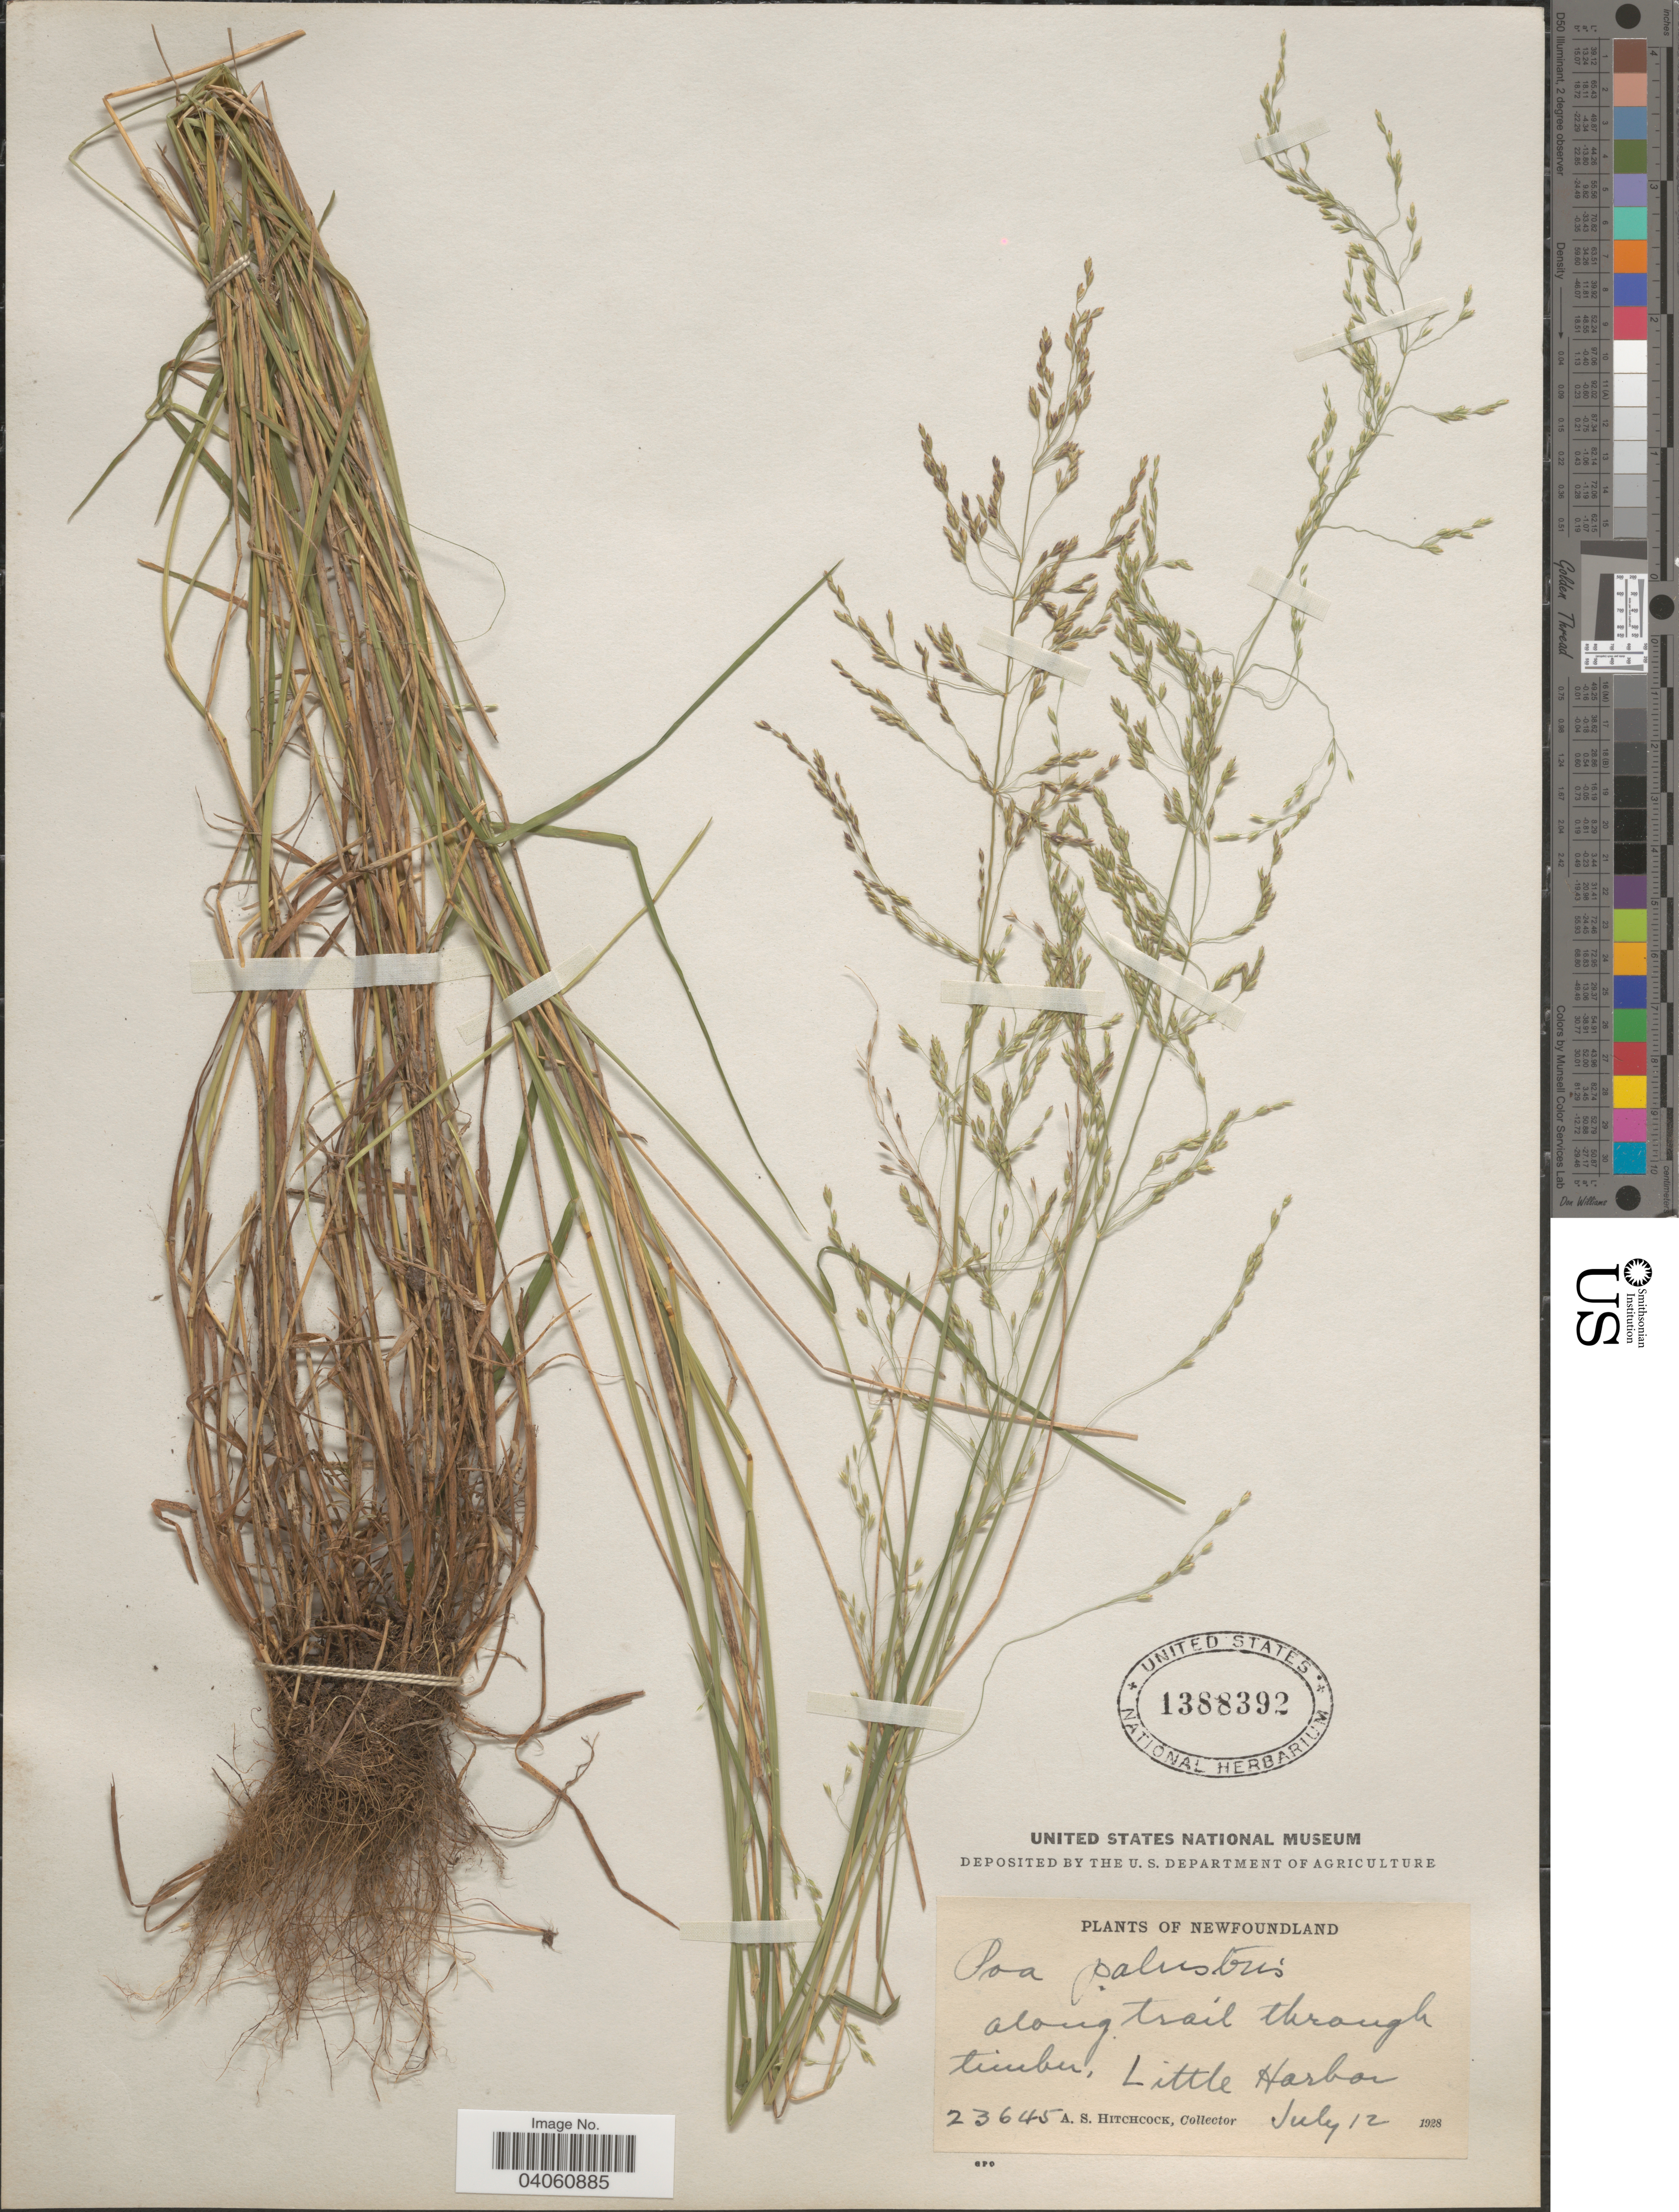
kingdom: Plantae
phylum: Tracheophyta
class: Liliopsida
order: Poales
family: Poaceae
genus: Poa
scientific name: Poa palustris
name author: L.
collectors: A. S. Hitchcock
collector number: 23645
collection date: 1928-07-12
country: Canada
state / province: Newfoundland and Labrador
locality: Along trail through timber, Little Harbor.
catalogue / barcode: US 1388392